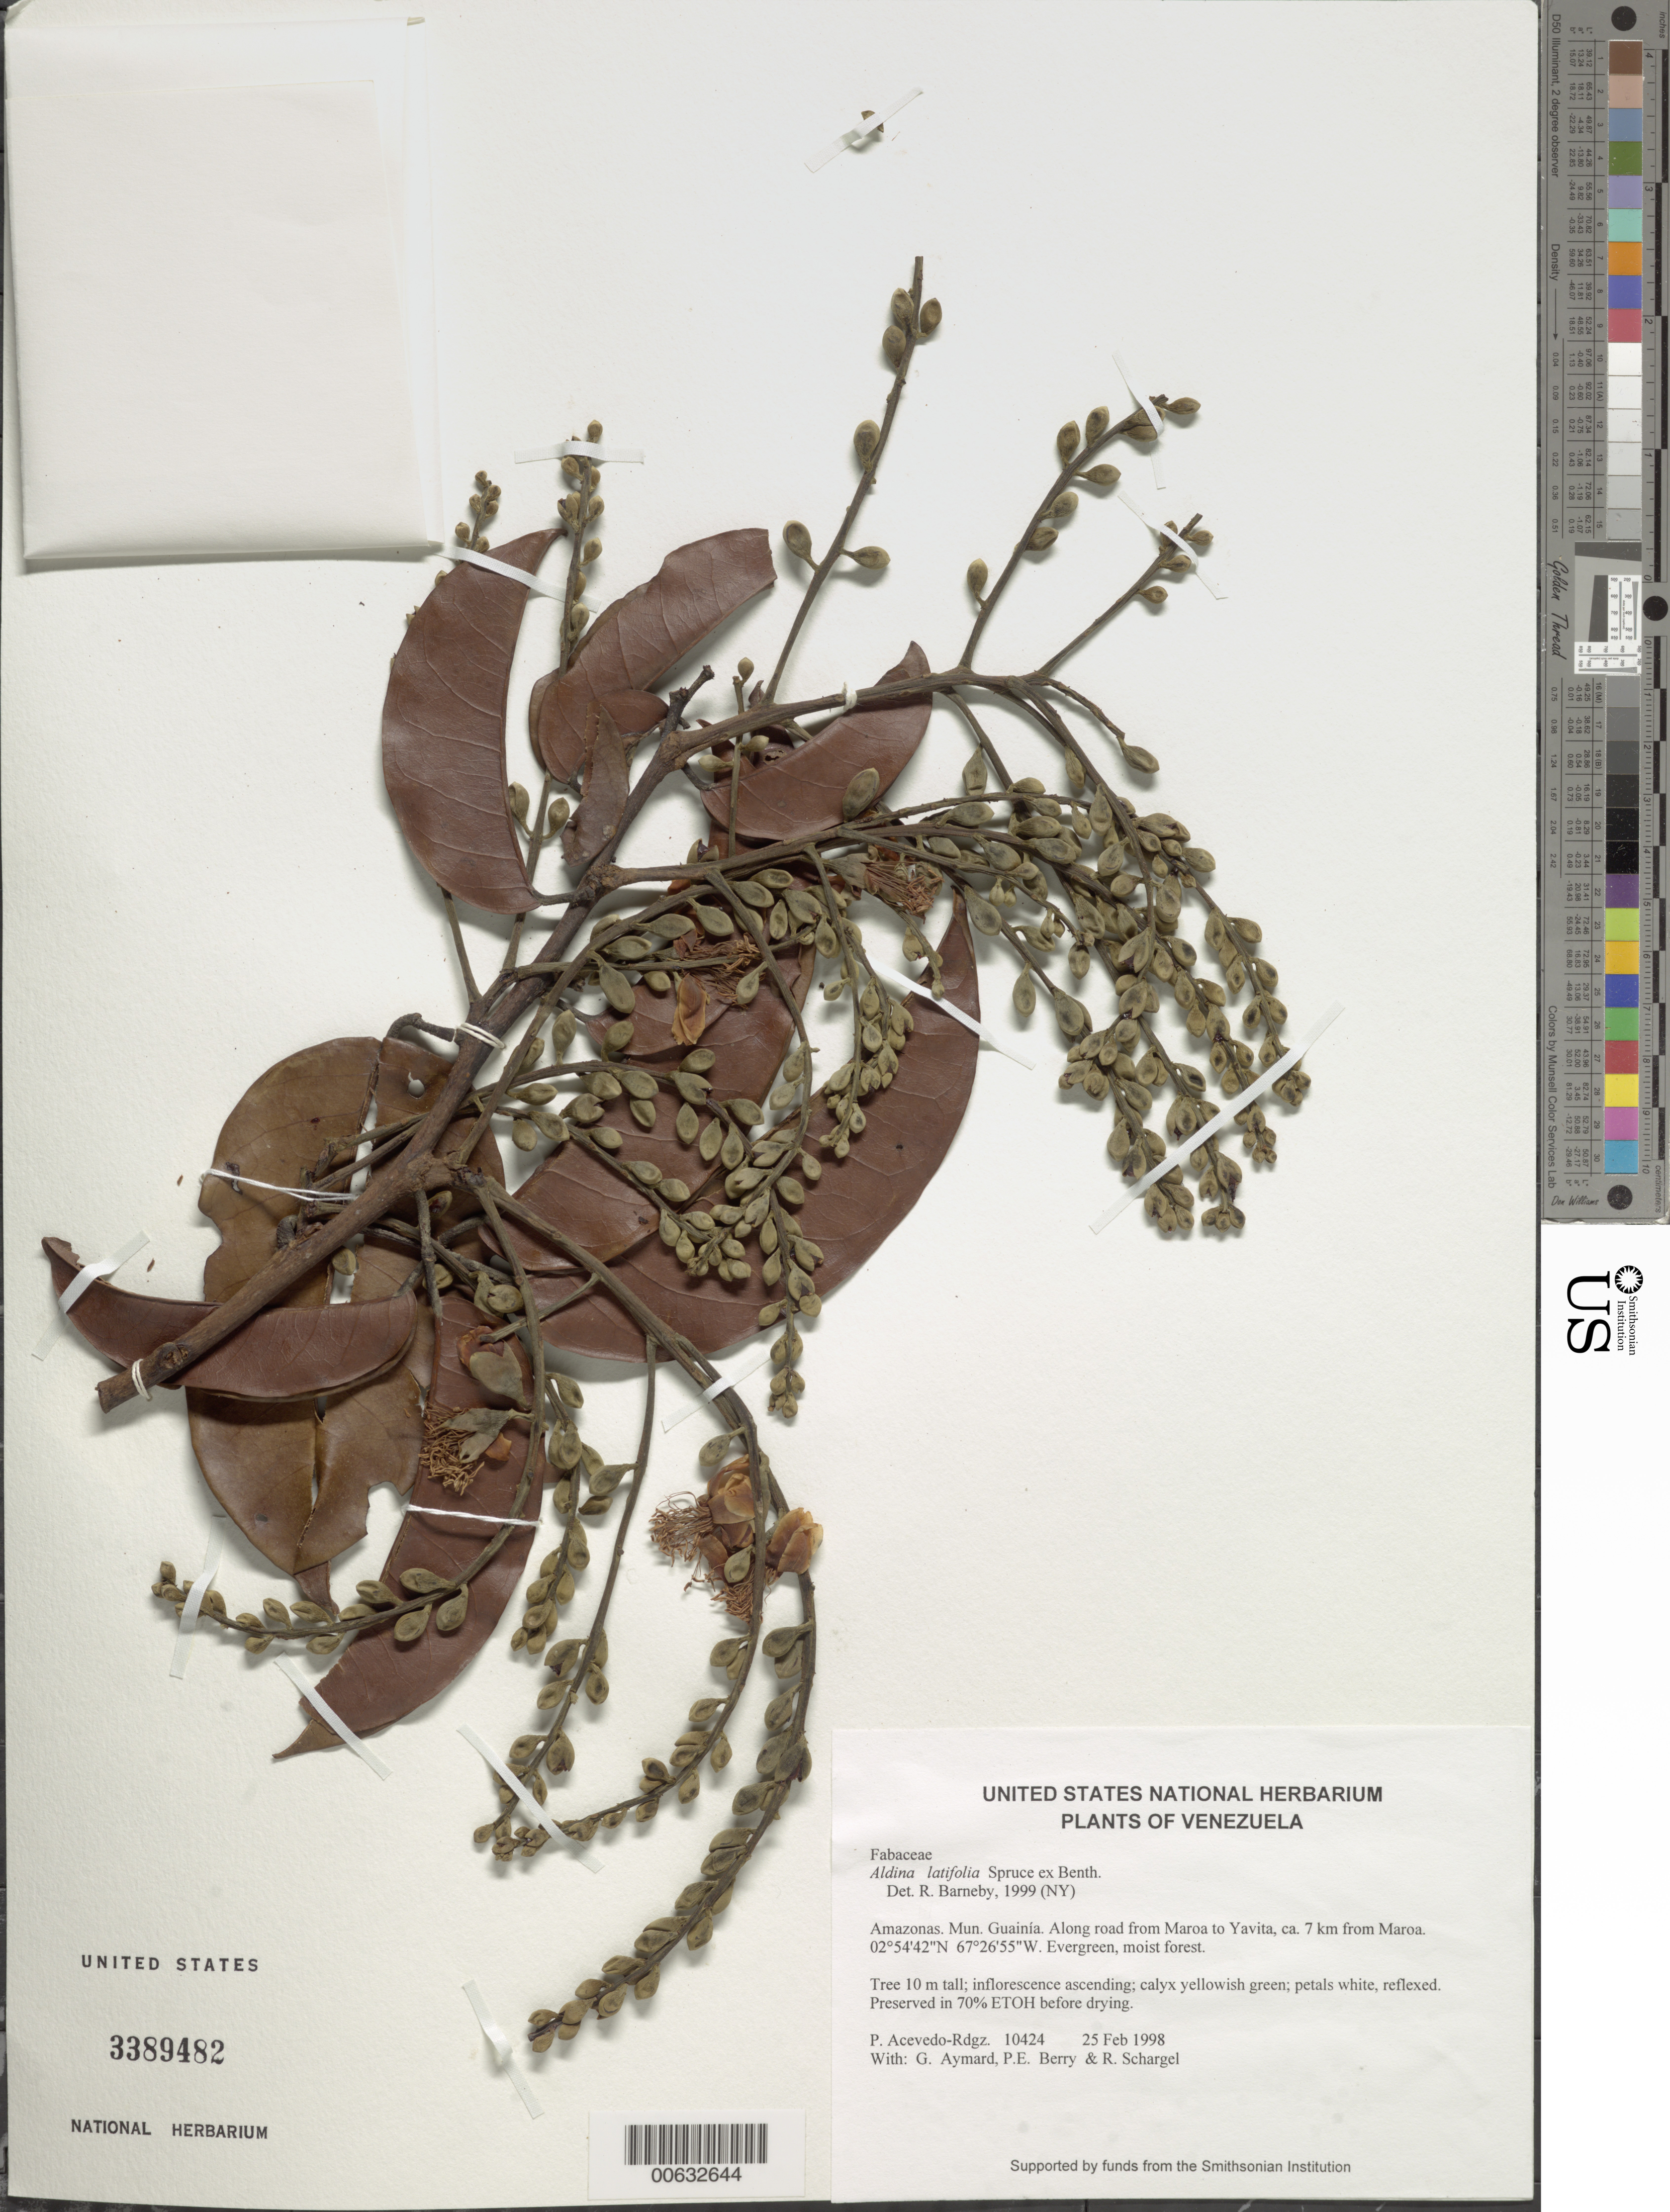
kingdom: Plantae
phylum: Tracheophyta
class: Magnoliopsida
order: Fabales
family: Fabaceae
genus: Aldina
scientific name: Aldina latifolia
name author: Spruce ex Benth.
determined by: Ramos, G.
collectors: P. Acevedo-Rodr., G. A. Aymard, P. E. Berry & R. Schargel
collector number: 10424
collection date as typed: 25 Feb 1998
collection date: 1998-02-25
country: Venezuela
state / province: Amazonas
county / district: Maroa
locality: Along road from Maroa to Yavita, ca. 7 km from Maroa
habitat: Evergreen, moist forest.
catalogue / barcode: US 3389482